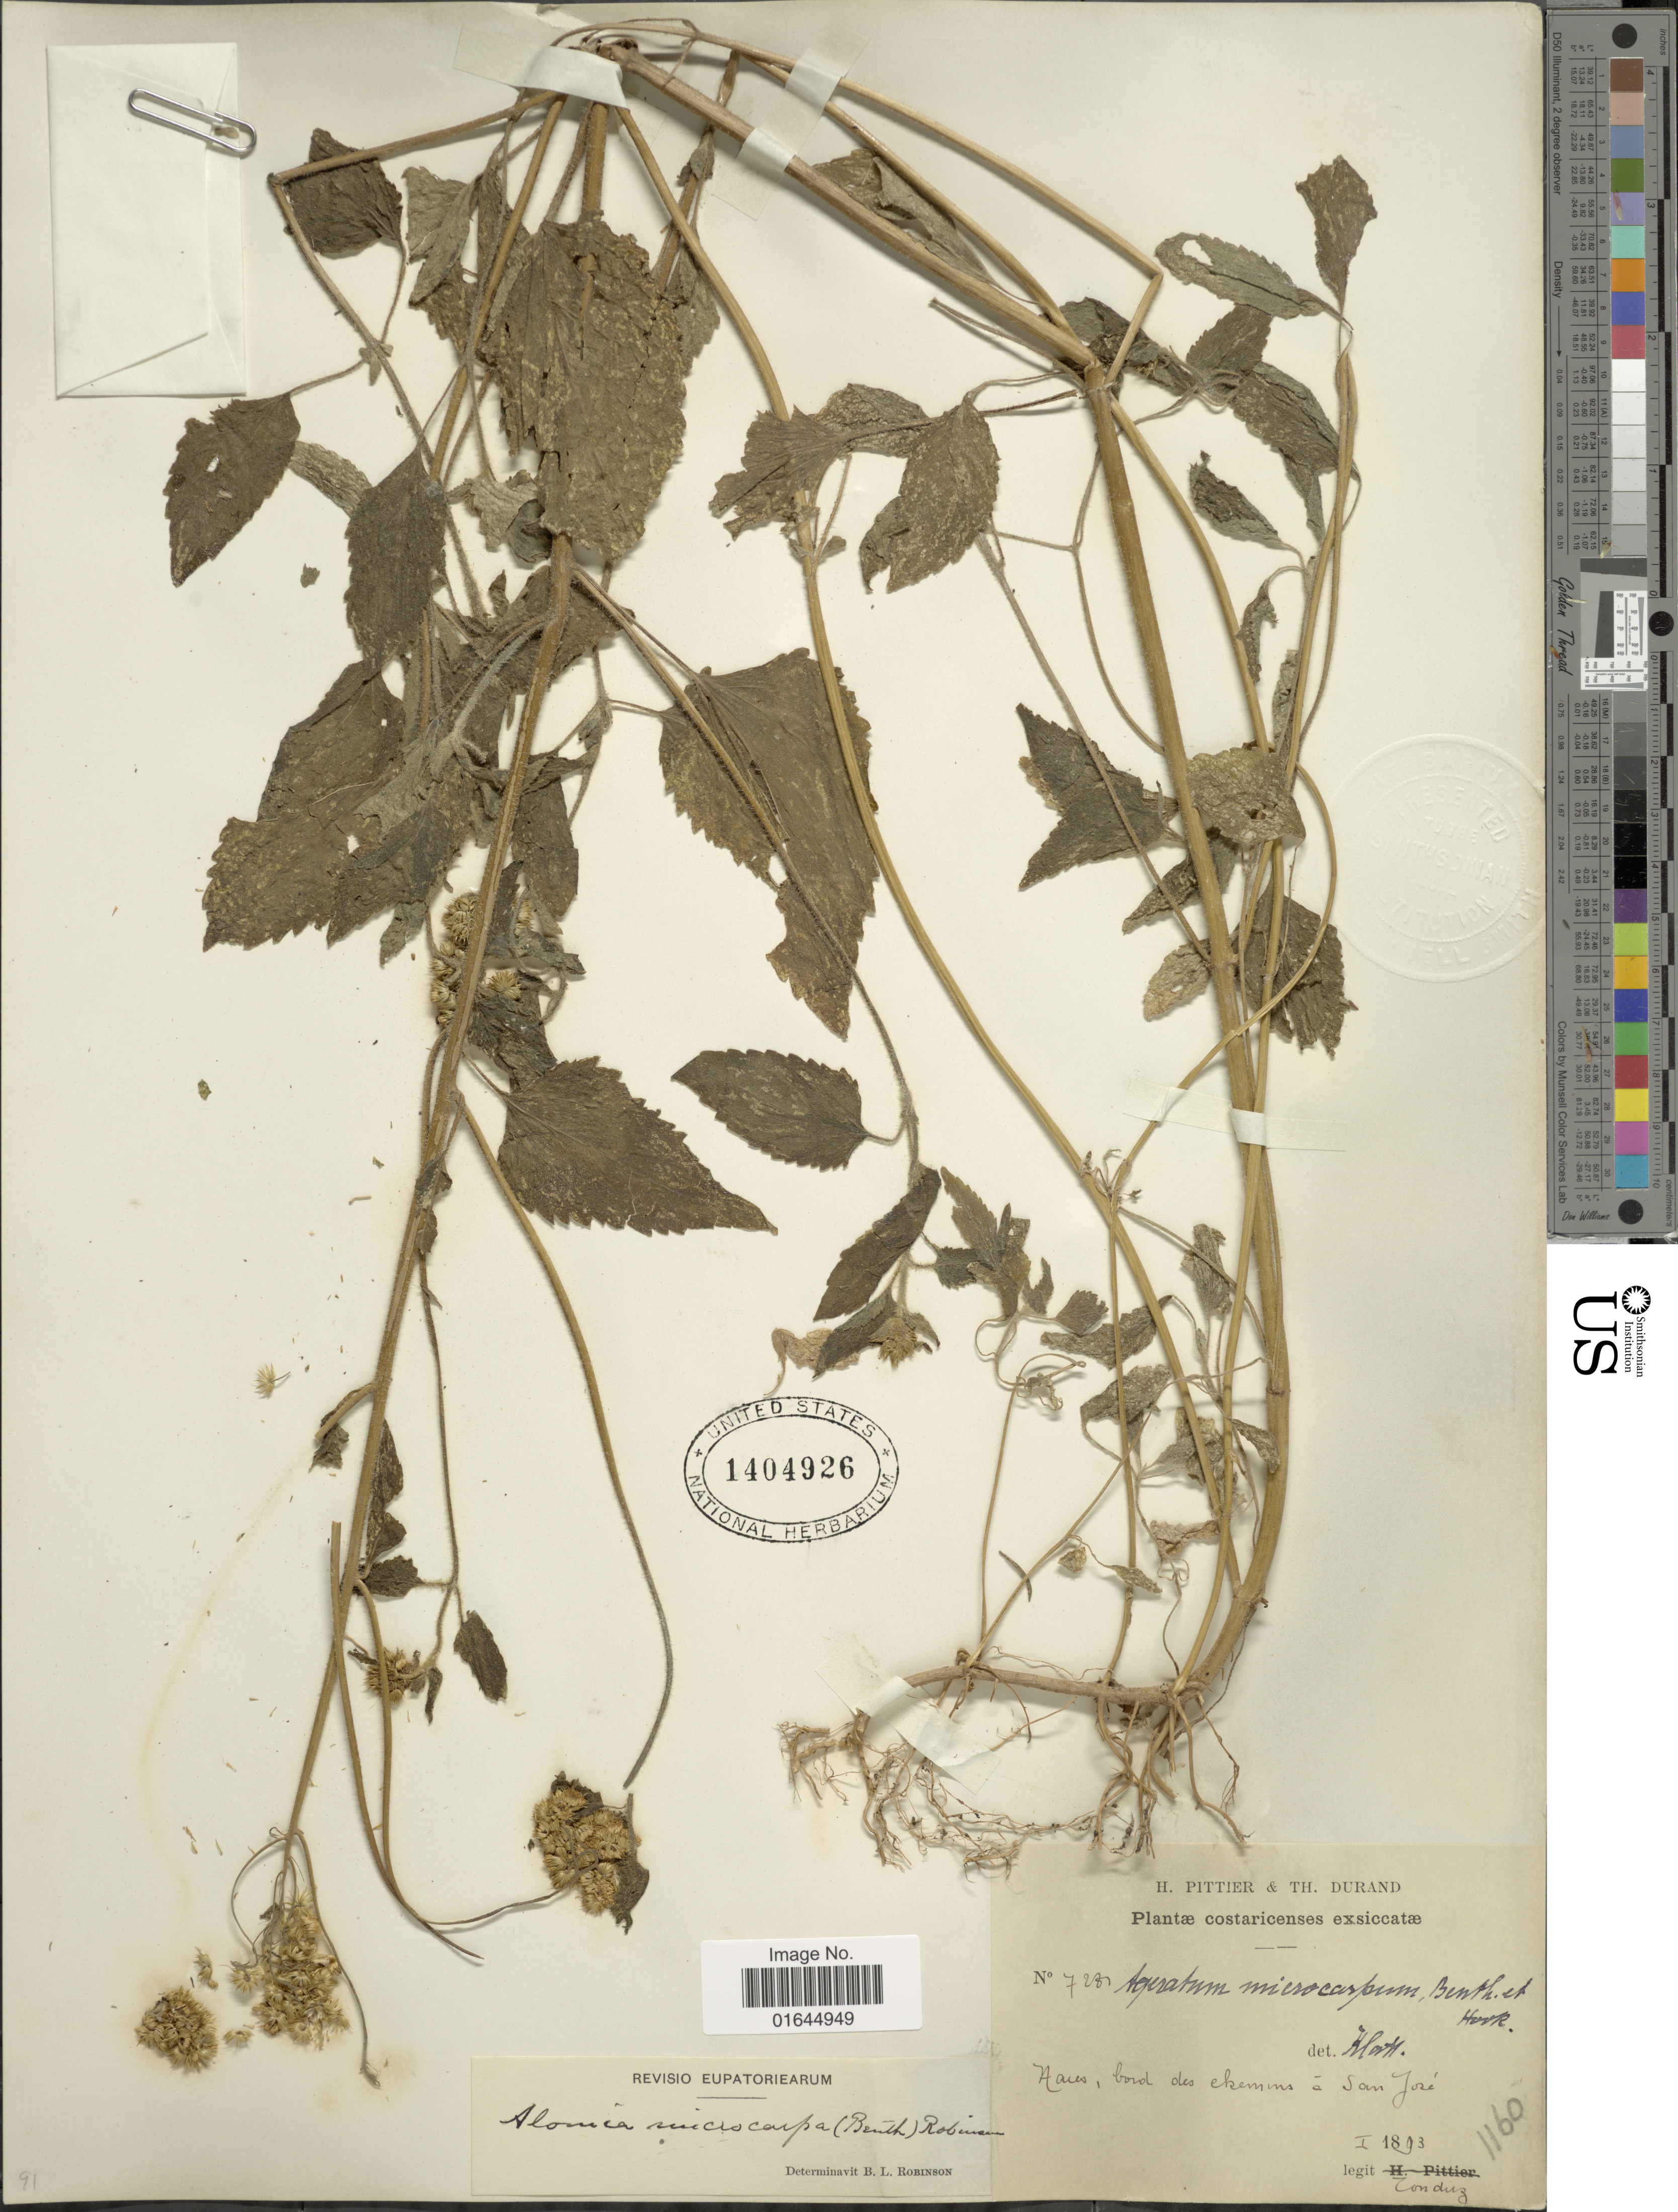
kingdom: Plantae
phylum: Tracheophyta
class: Magnoliopsida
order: Asterales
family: Asteraceae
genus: Ageratum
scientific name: Ageratum microcarpum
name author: (Benth. ex Oerst.) Hemsl.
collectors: A. Tonduz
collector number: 728*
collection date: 1893-01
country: Costa Rica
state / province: San José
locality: Auers, bord des ekemins, a San José.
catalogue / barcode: US 1404926